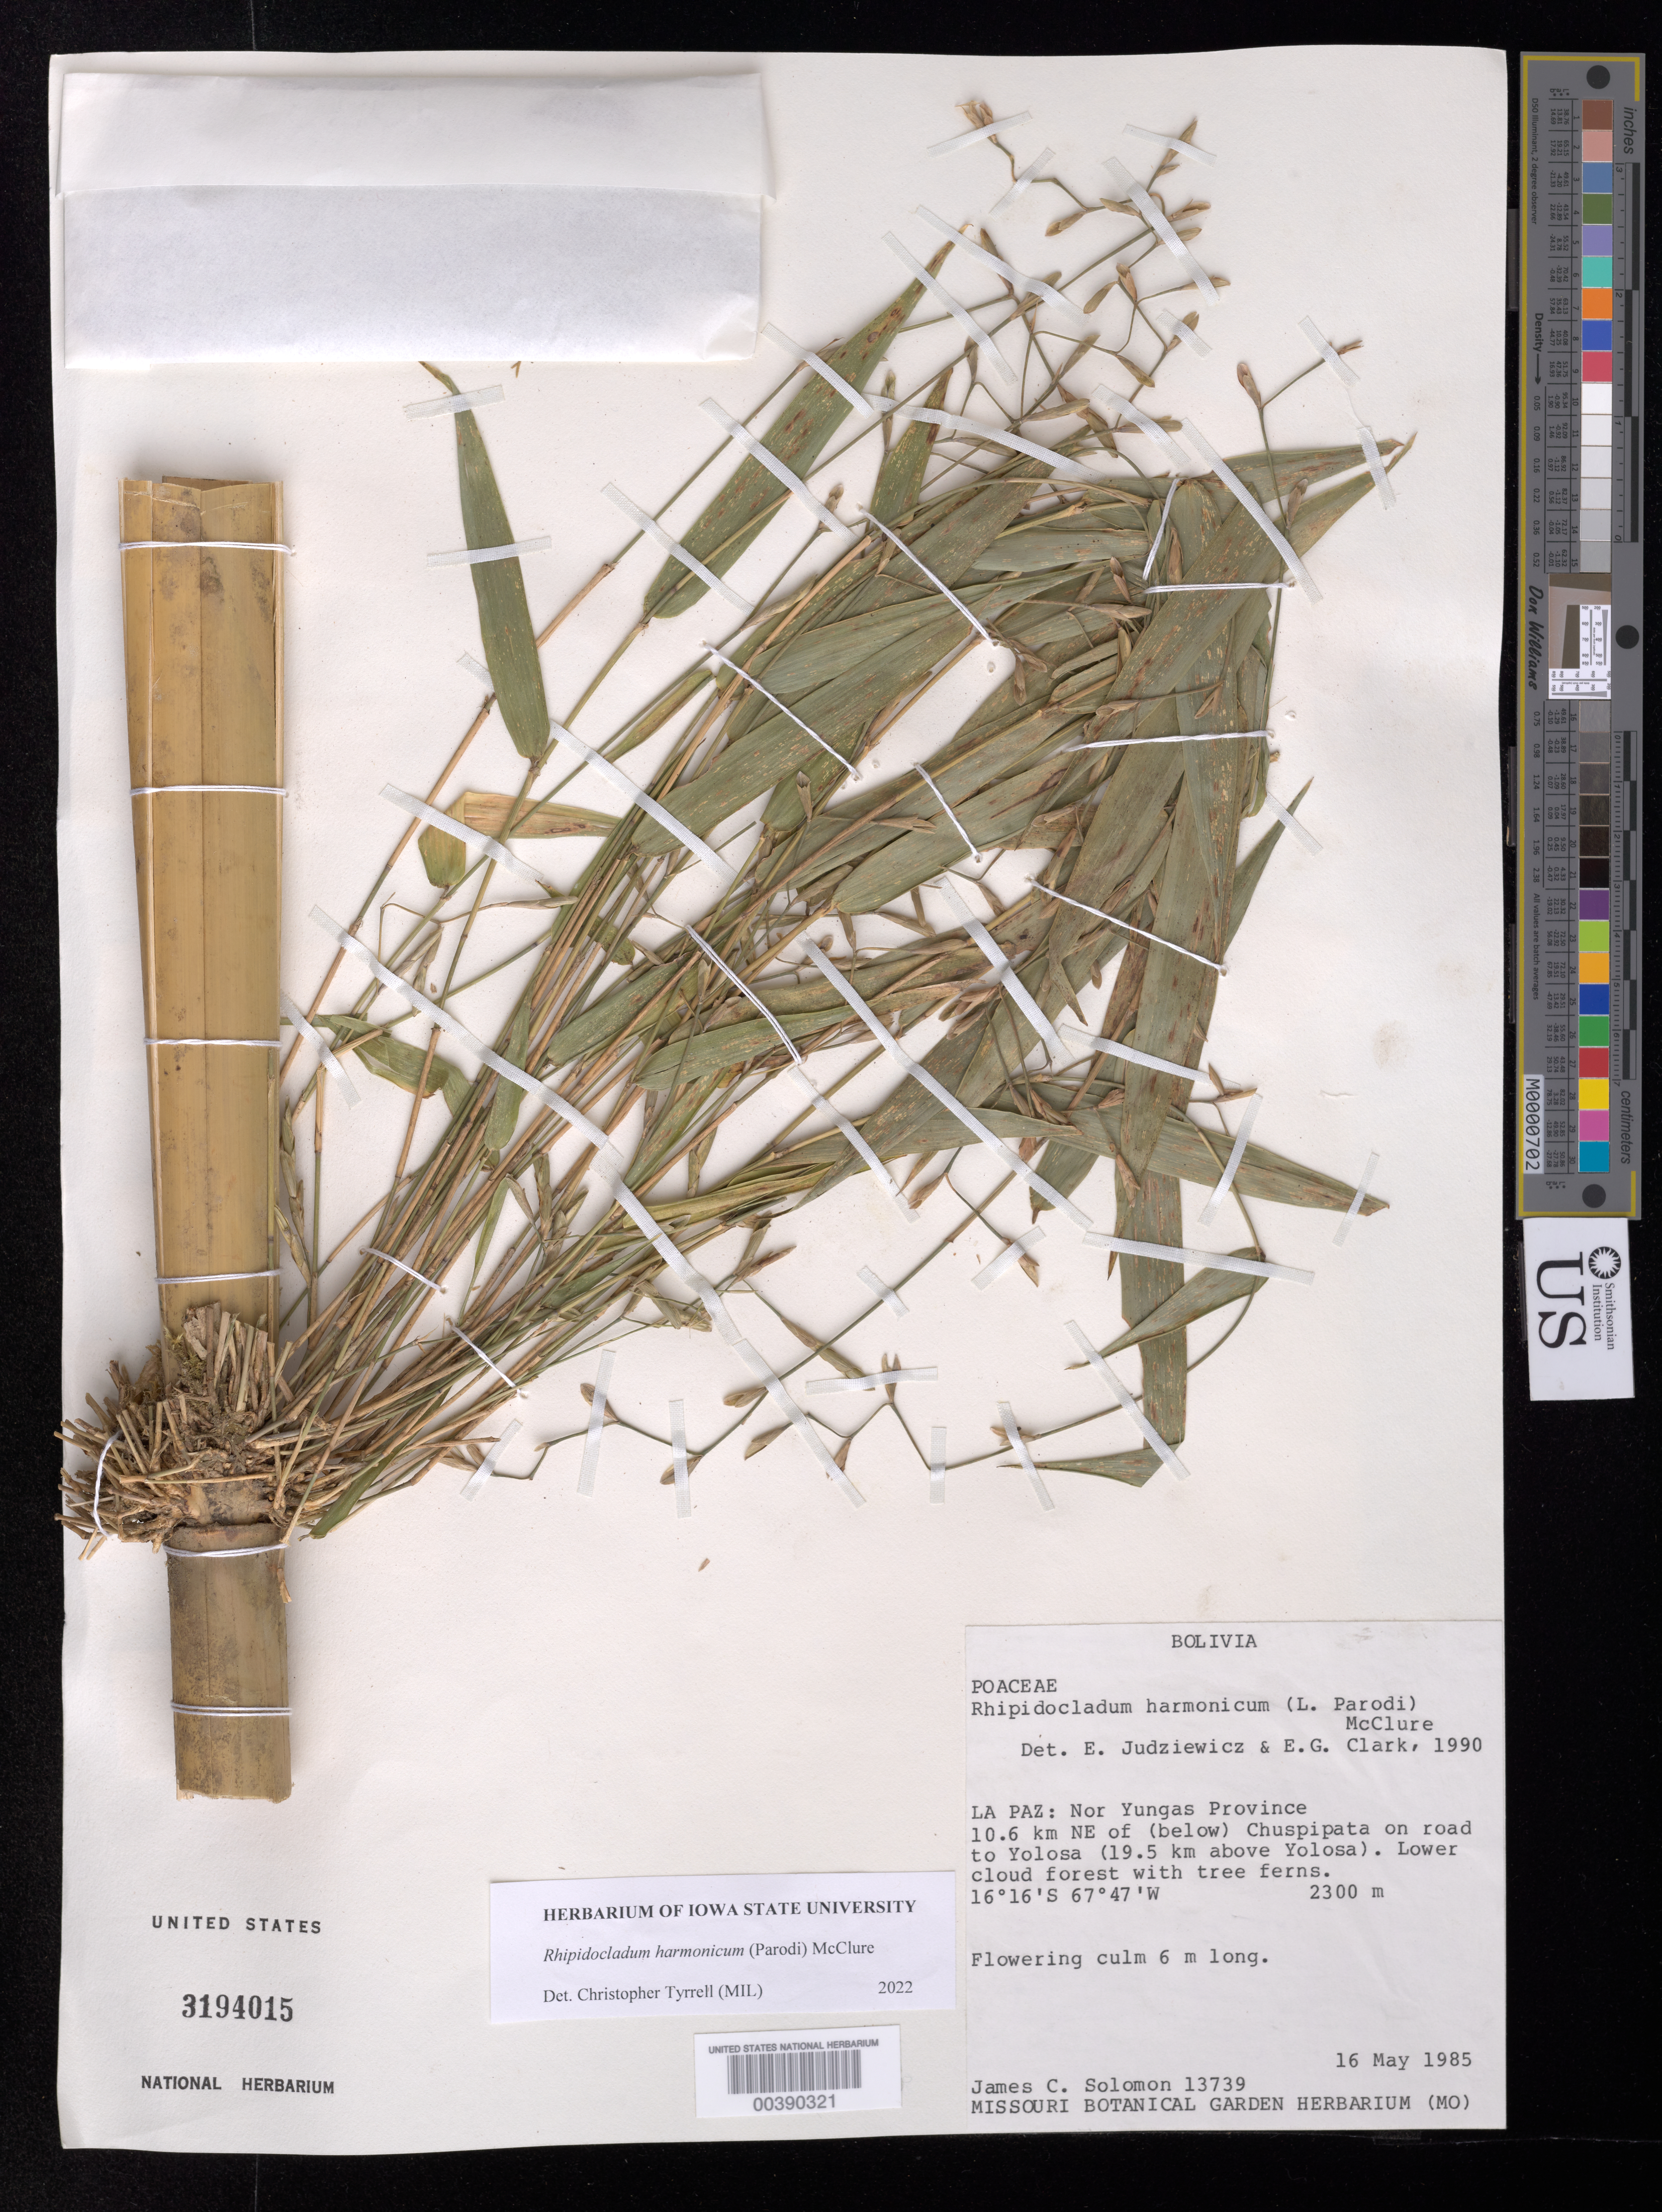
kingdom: Plantae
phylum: Tracheophyta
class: Liliopsida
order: Poales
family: Poaceae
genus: Rhipidocladum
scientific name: Rhipidocladum harmonicum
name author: (Parodi) McClure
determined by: Tyrrell, Christopher D., (MIL), Milwaukee Public Museum (UNITED STATES)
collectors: J. C. Solomon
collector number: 13739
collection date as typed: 16 May 1985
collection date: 1985-05-16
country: Bolivia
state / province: La Paz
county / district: Nor Yungas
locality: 10.6 km NE of (below) Chuspipata on road to Yolosa (19.5 km above Yolosa)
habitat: Lower cloud forest with tree ferns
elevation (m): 2300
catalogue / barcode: US 3194015